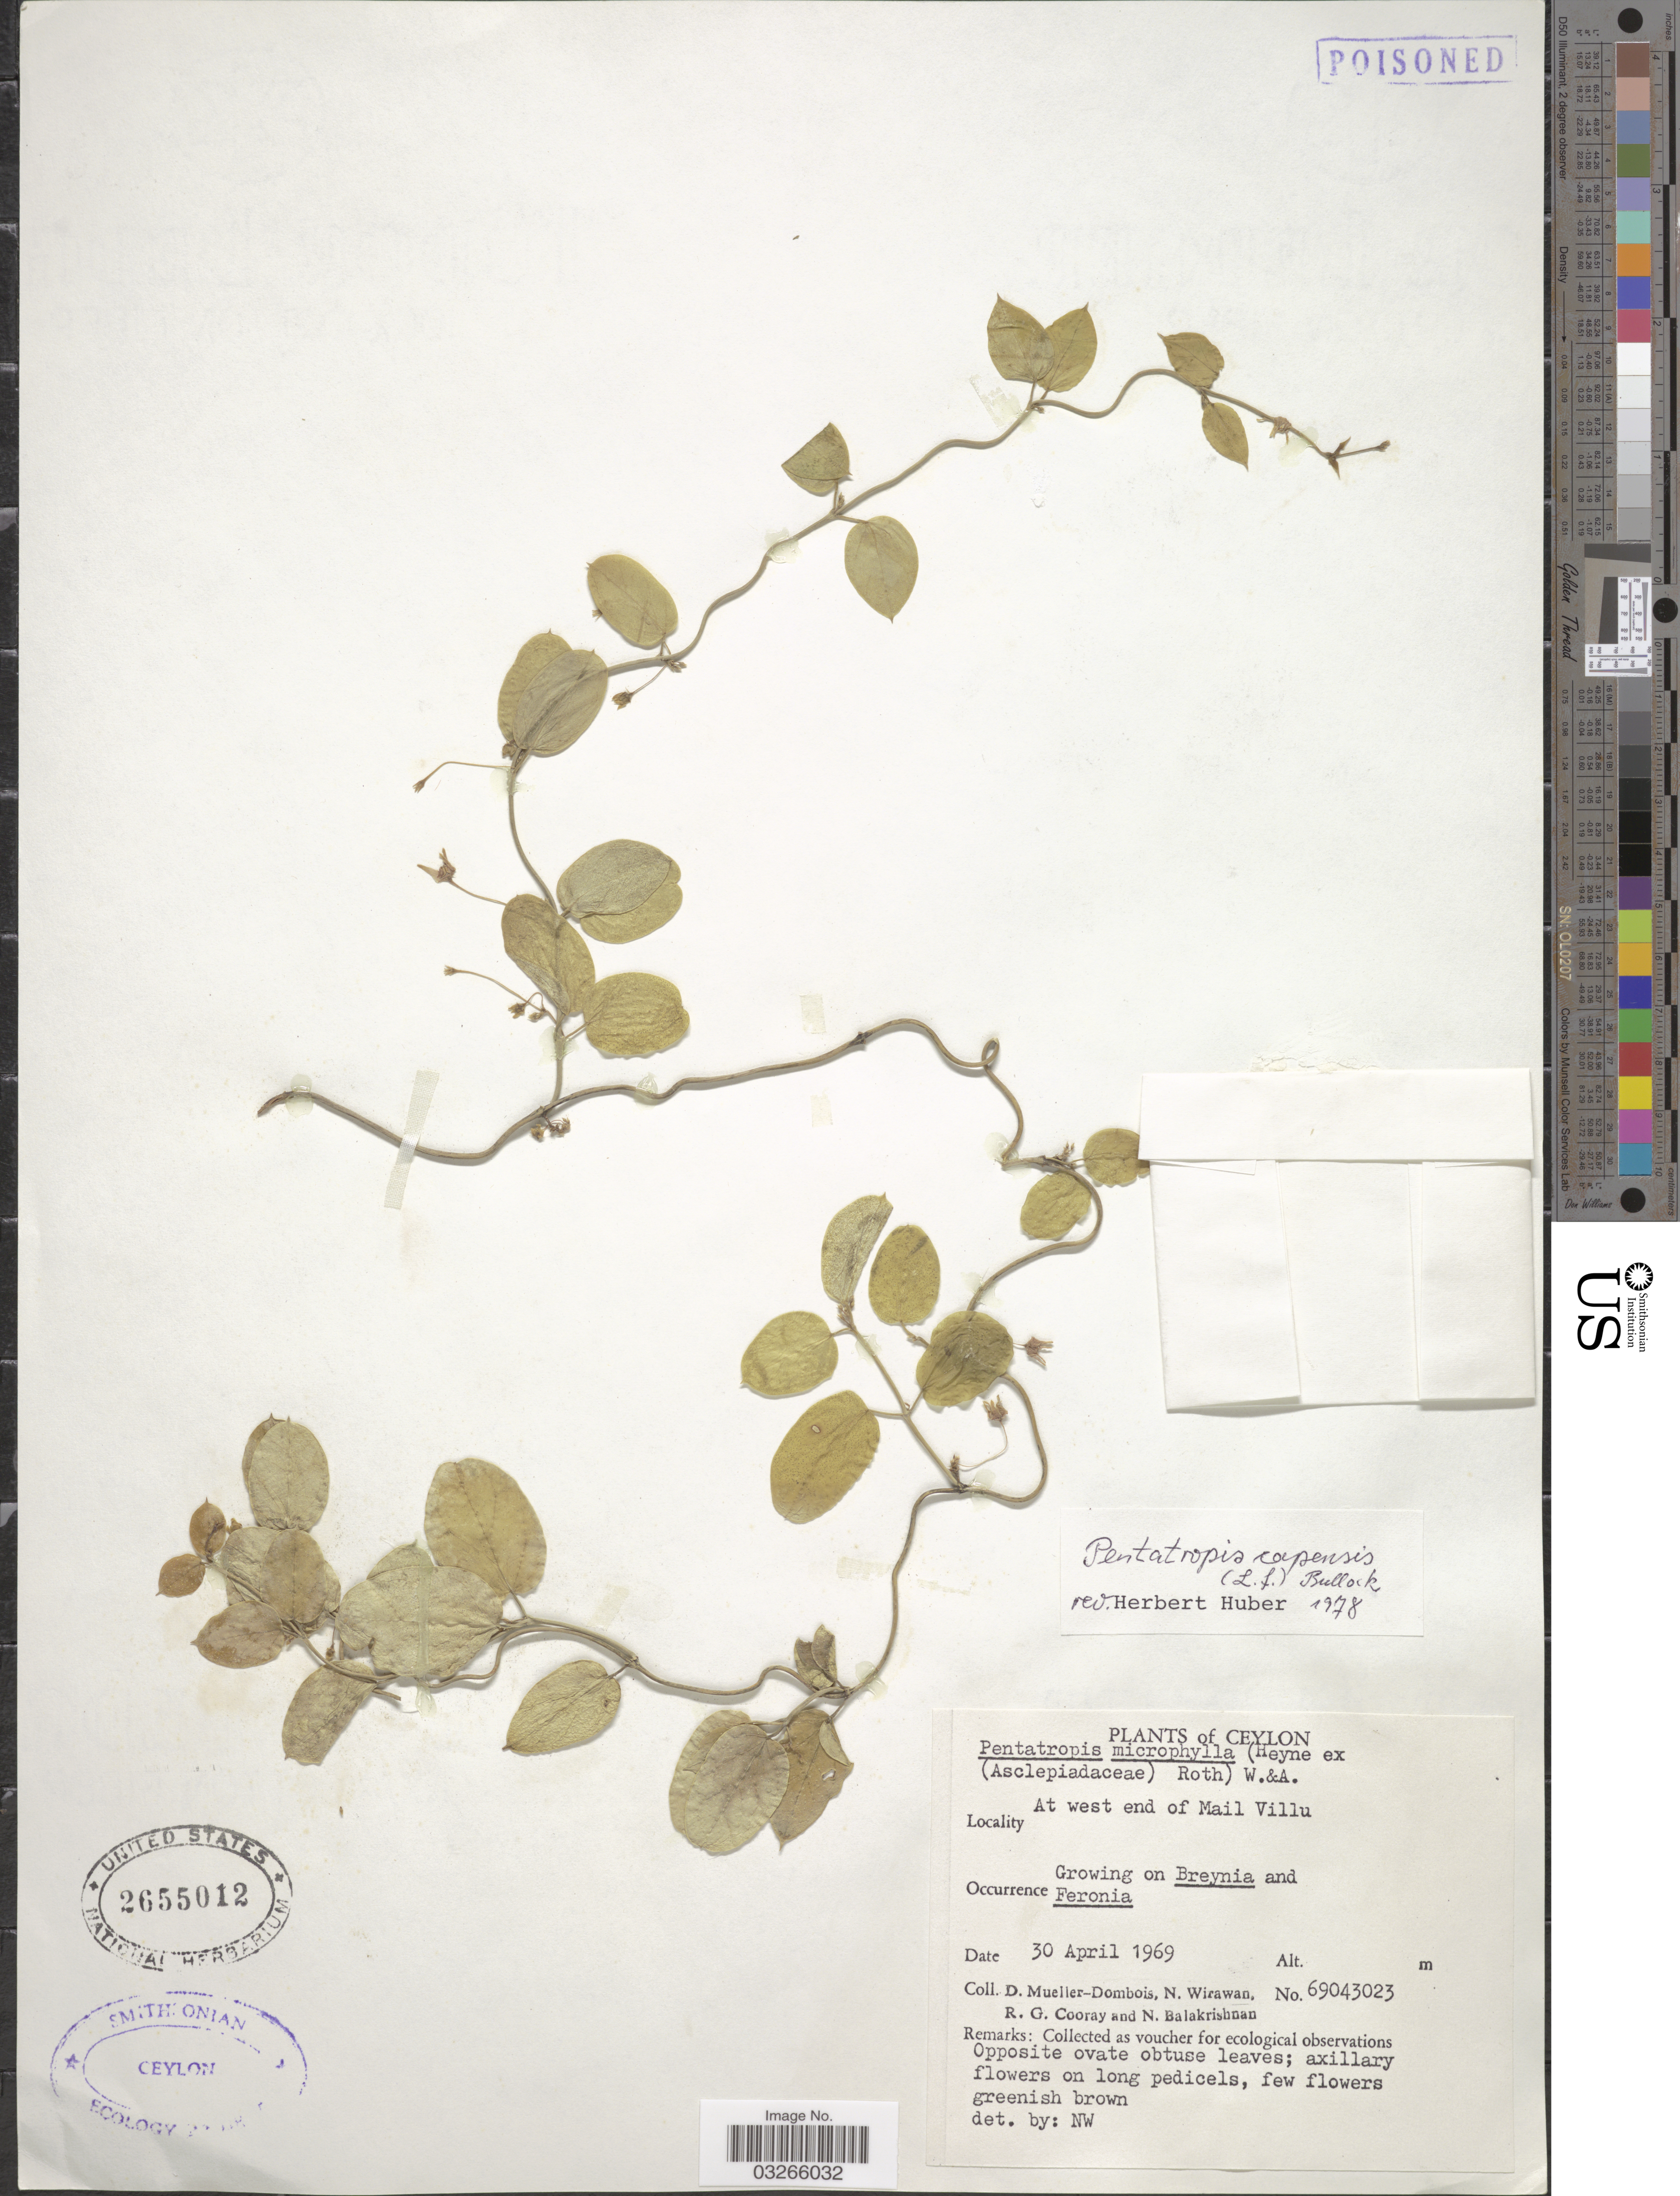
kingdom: Plantae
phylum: Tracheophyta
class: Magnoliopsida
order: Gentianales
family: Apocynaceae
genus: Pentatropis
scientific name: Pentatropis capensis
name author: (L. f.) Bullock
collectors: D. Mueller-Dombois, N. Wirawan, R. Cooray & N. Balakrishnan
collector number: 69043023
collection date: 1969-04-30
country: Sri Lanka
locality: Ceylon. At west end of Mail Villu.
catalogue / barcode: US 2655012